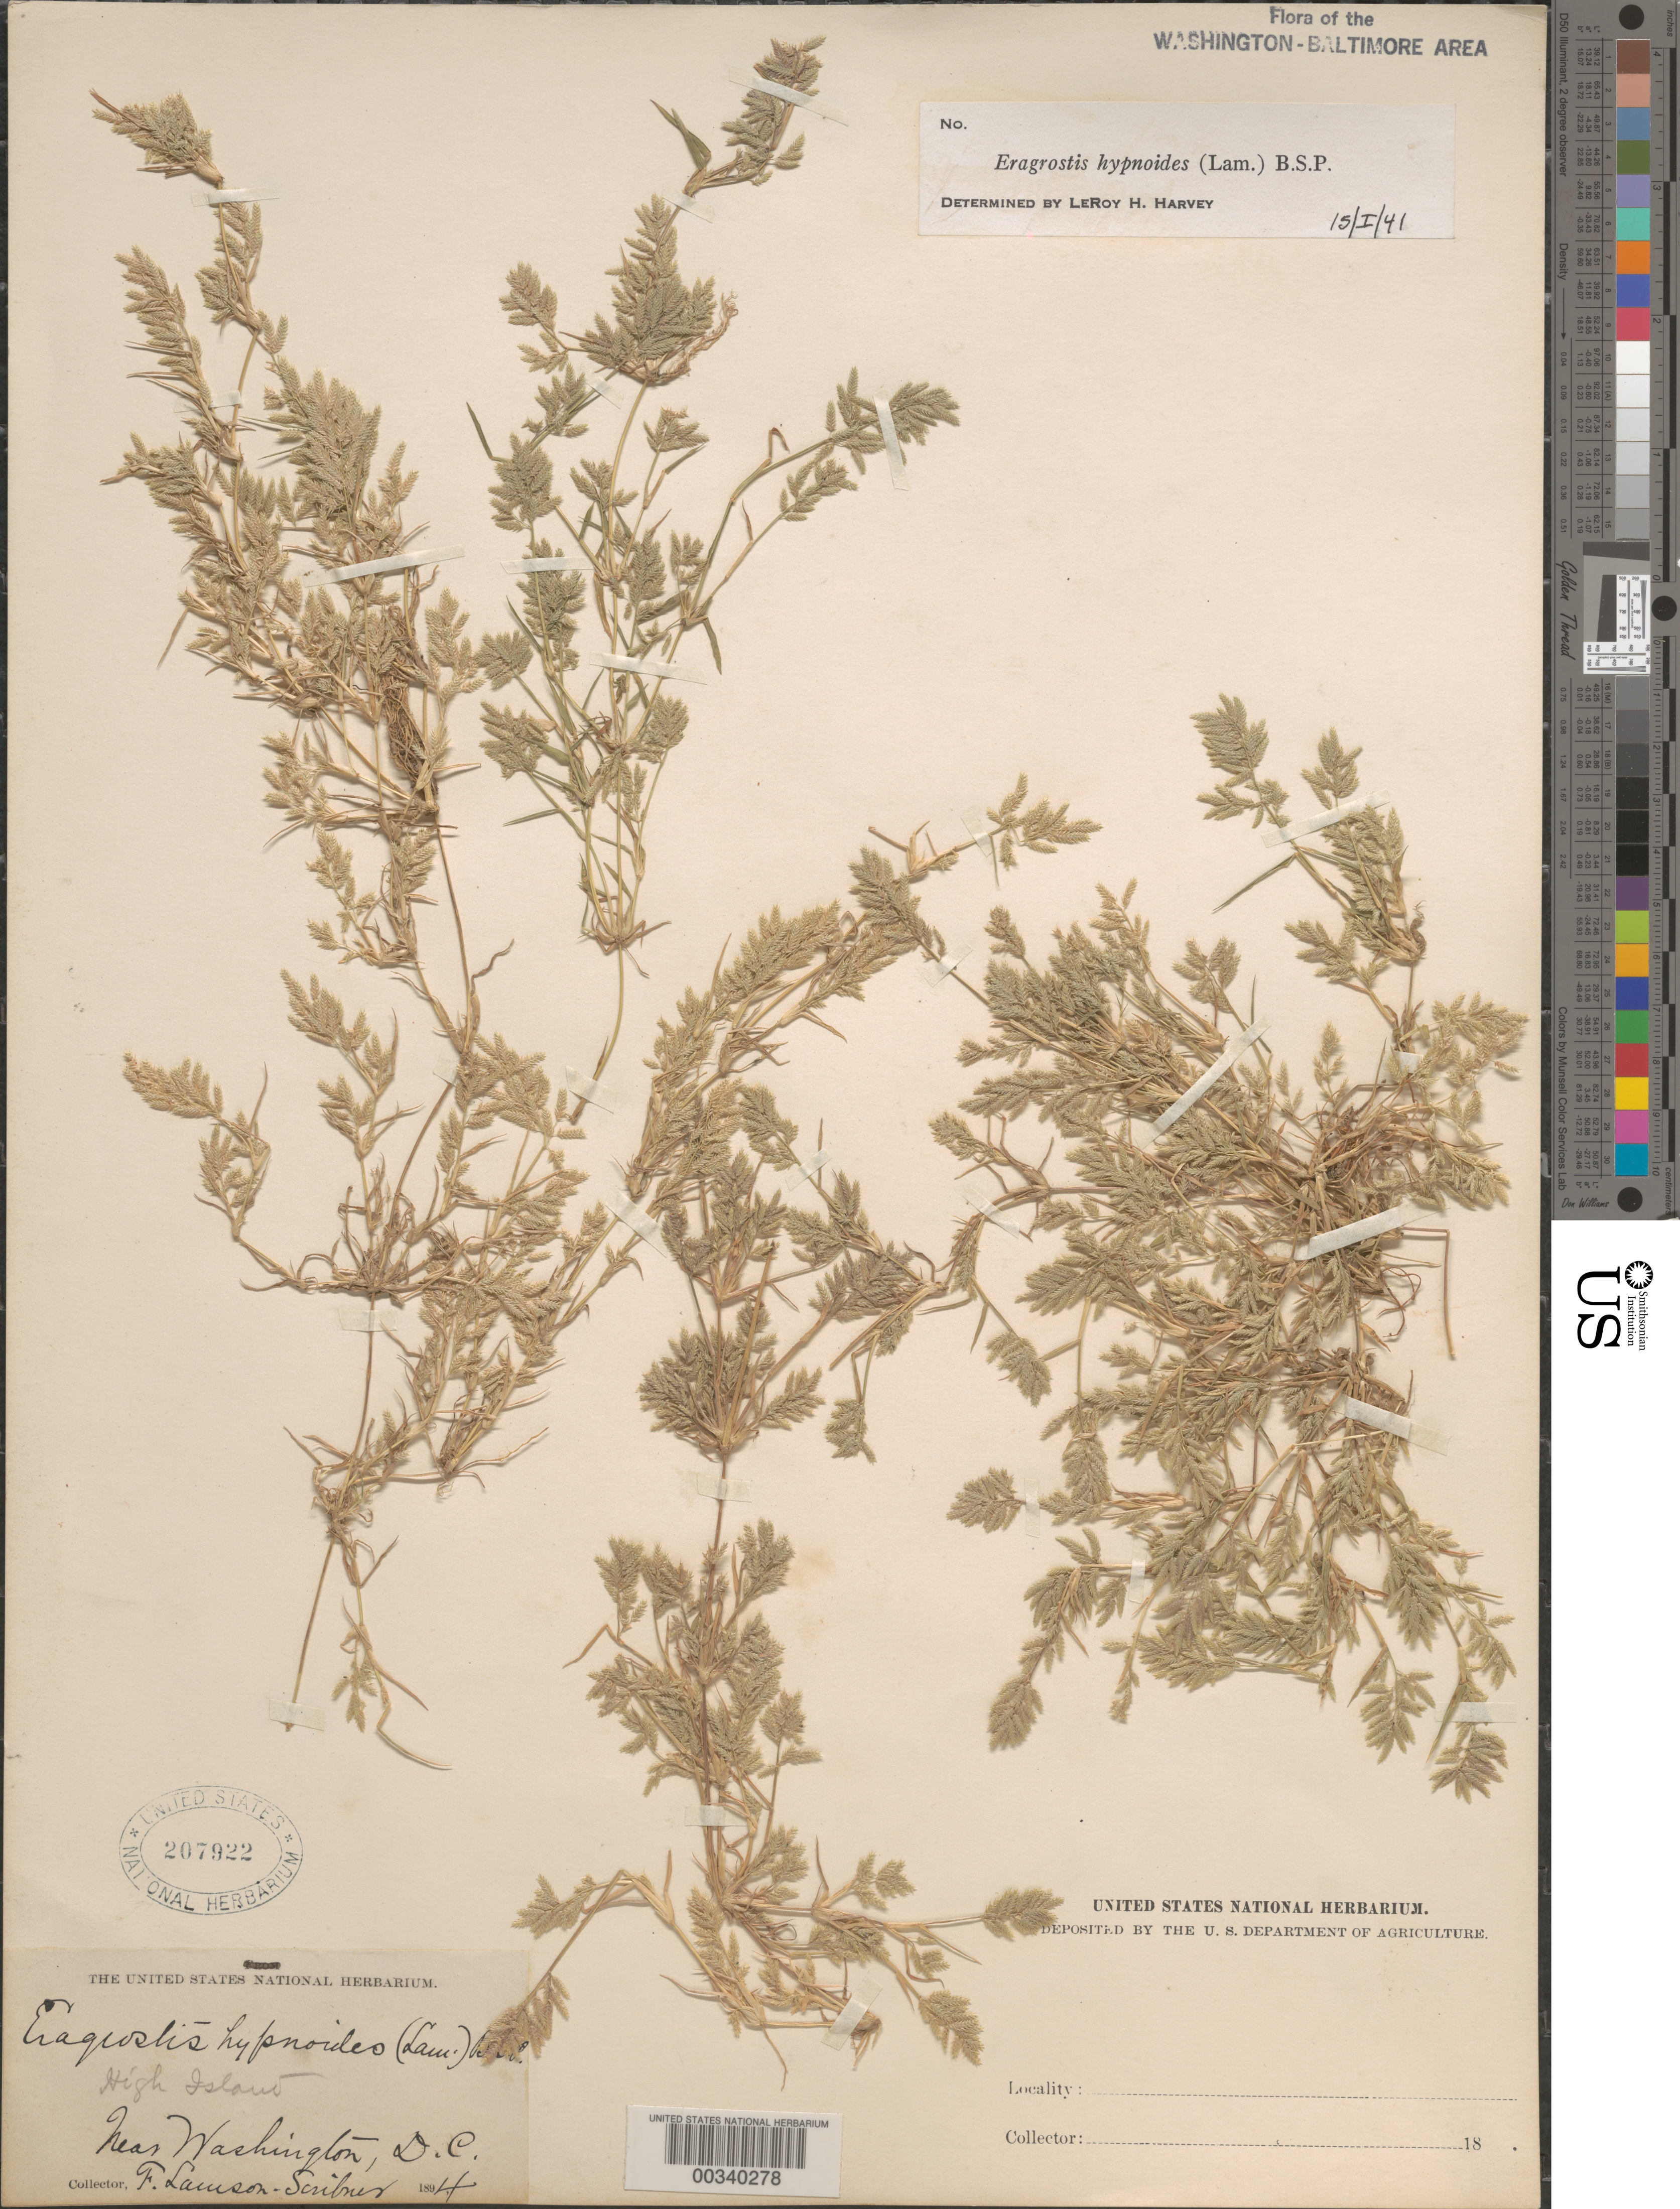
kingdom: Plantae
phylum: Tracheophyta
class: Liliopsida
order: Poales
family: Poaceae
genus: Eragrostis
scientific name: Eragrostis hypnoides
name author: (Lam.) Britton, Stearns & Poggenb.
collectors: F. L. Scribner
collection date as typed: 1894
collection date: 1894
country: United States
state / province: Maryland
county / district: Montgomery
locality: High Island C. & O. Canal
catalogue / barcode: US 207922